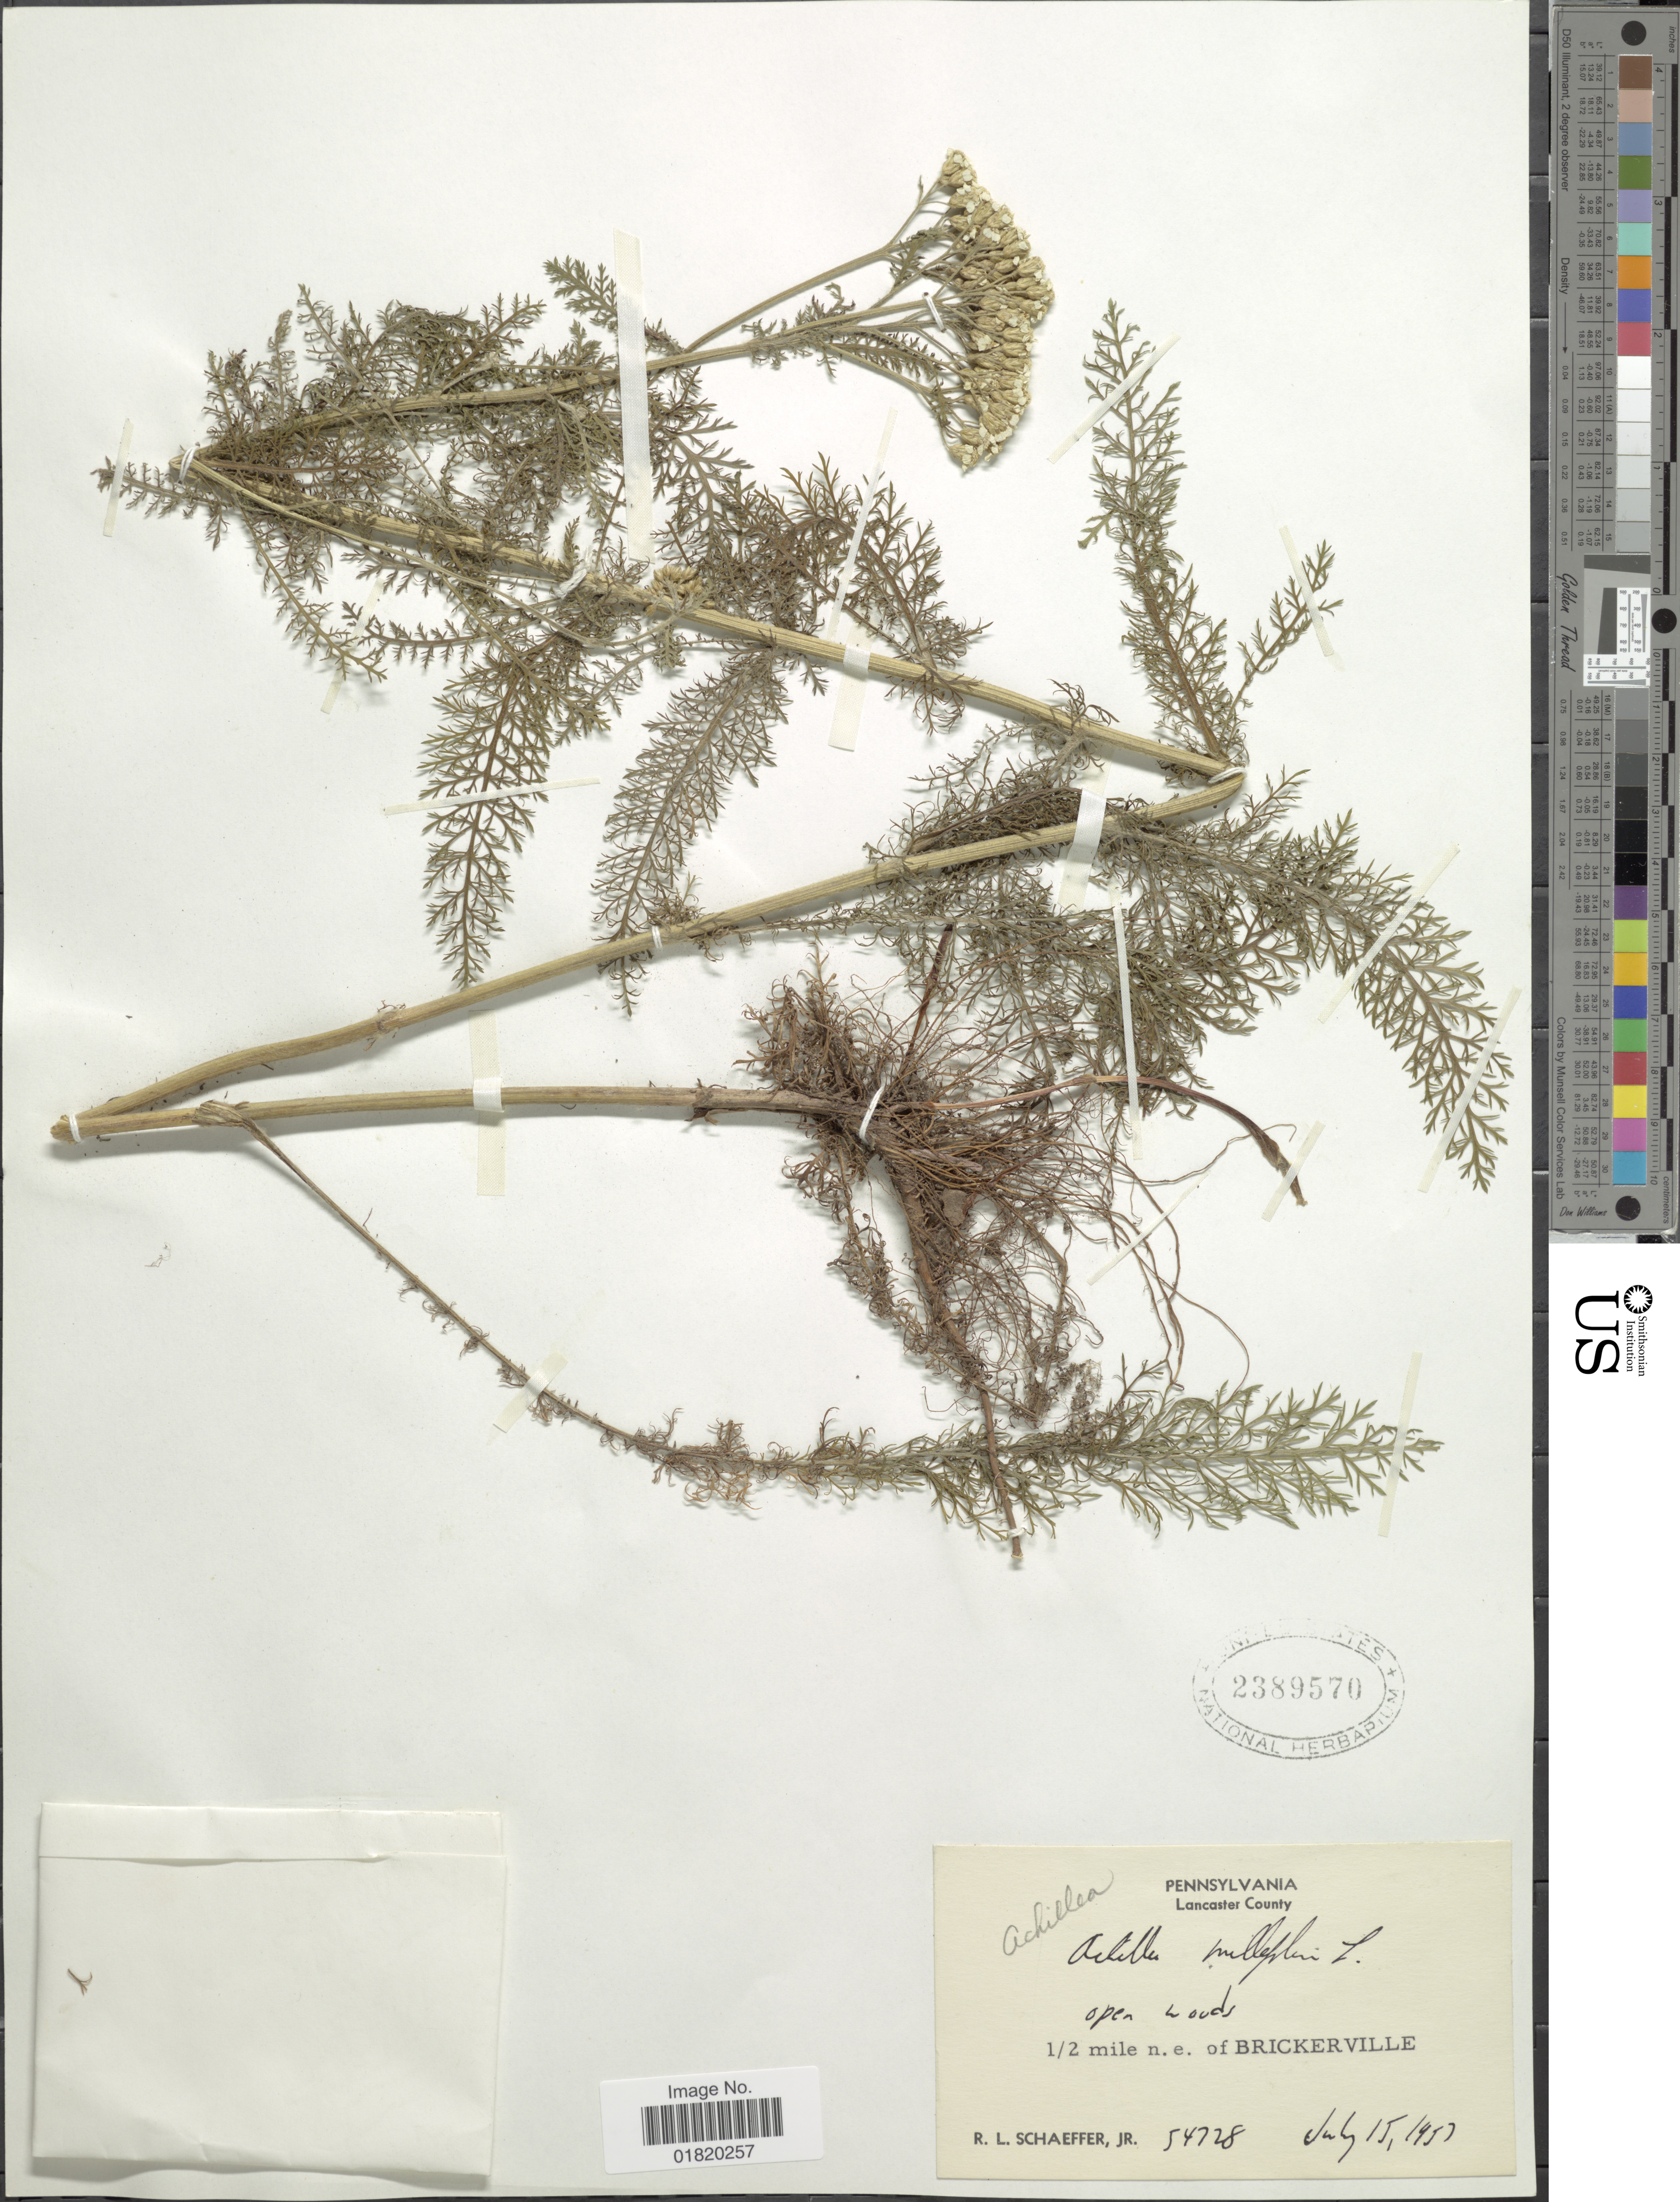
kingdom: Plantae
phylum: Tracheophyta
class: Magnoliopsida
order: Asterales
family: Asteraceae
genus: Achillea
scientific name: Achillea millefolium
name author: L.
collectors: R. L. Schaeffer Jr.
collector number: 54728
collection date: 1957-07-15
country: United States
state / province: Pennsylvania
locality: Lancaster County. 1/2 mile n. e. of Brickerville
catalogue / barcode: US 2389570